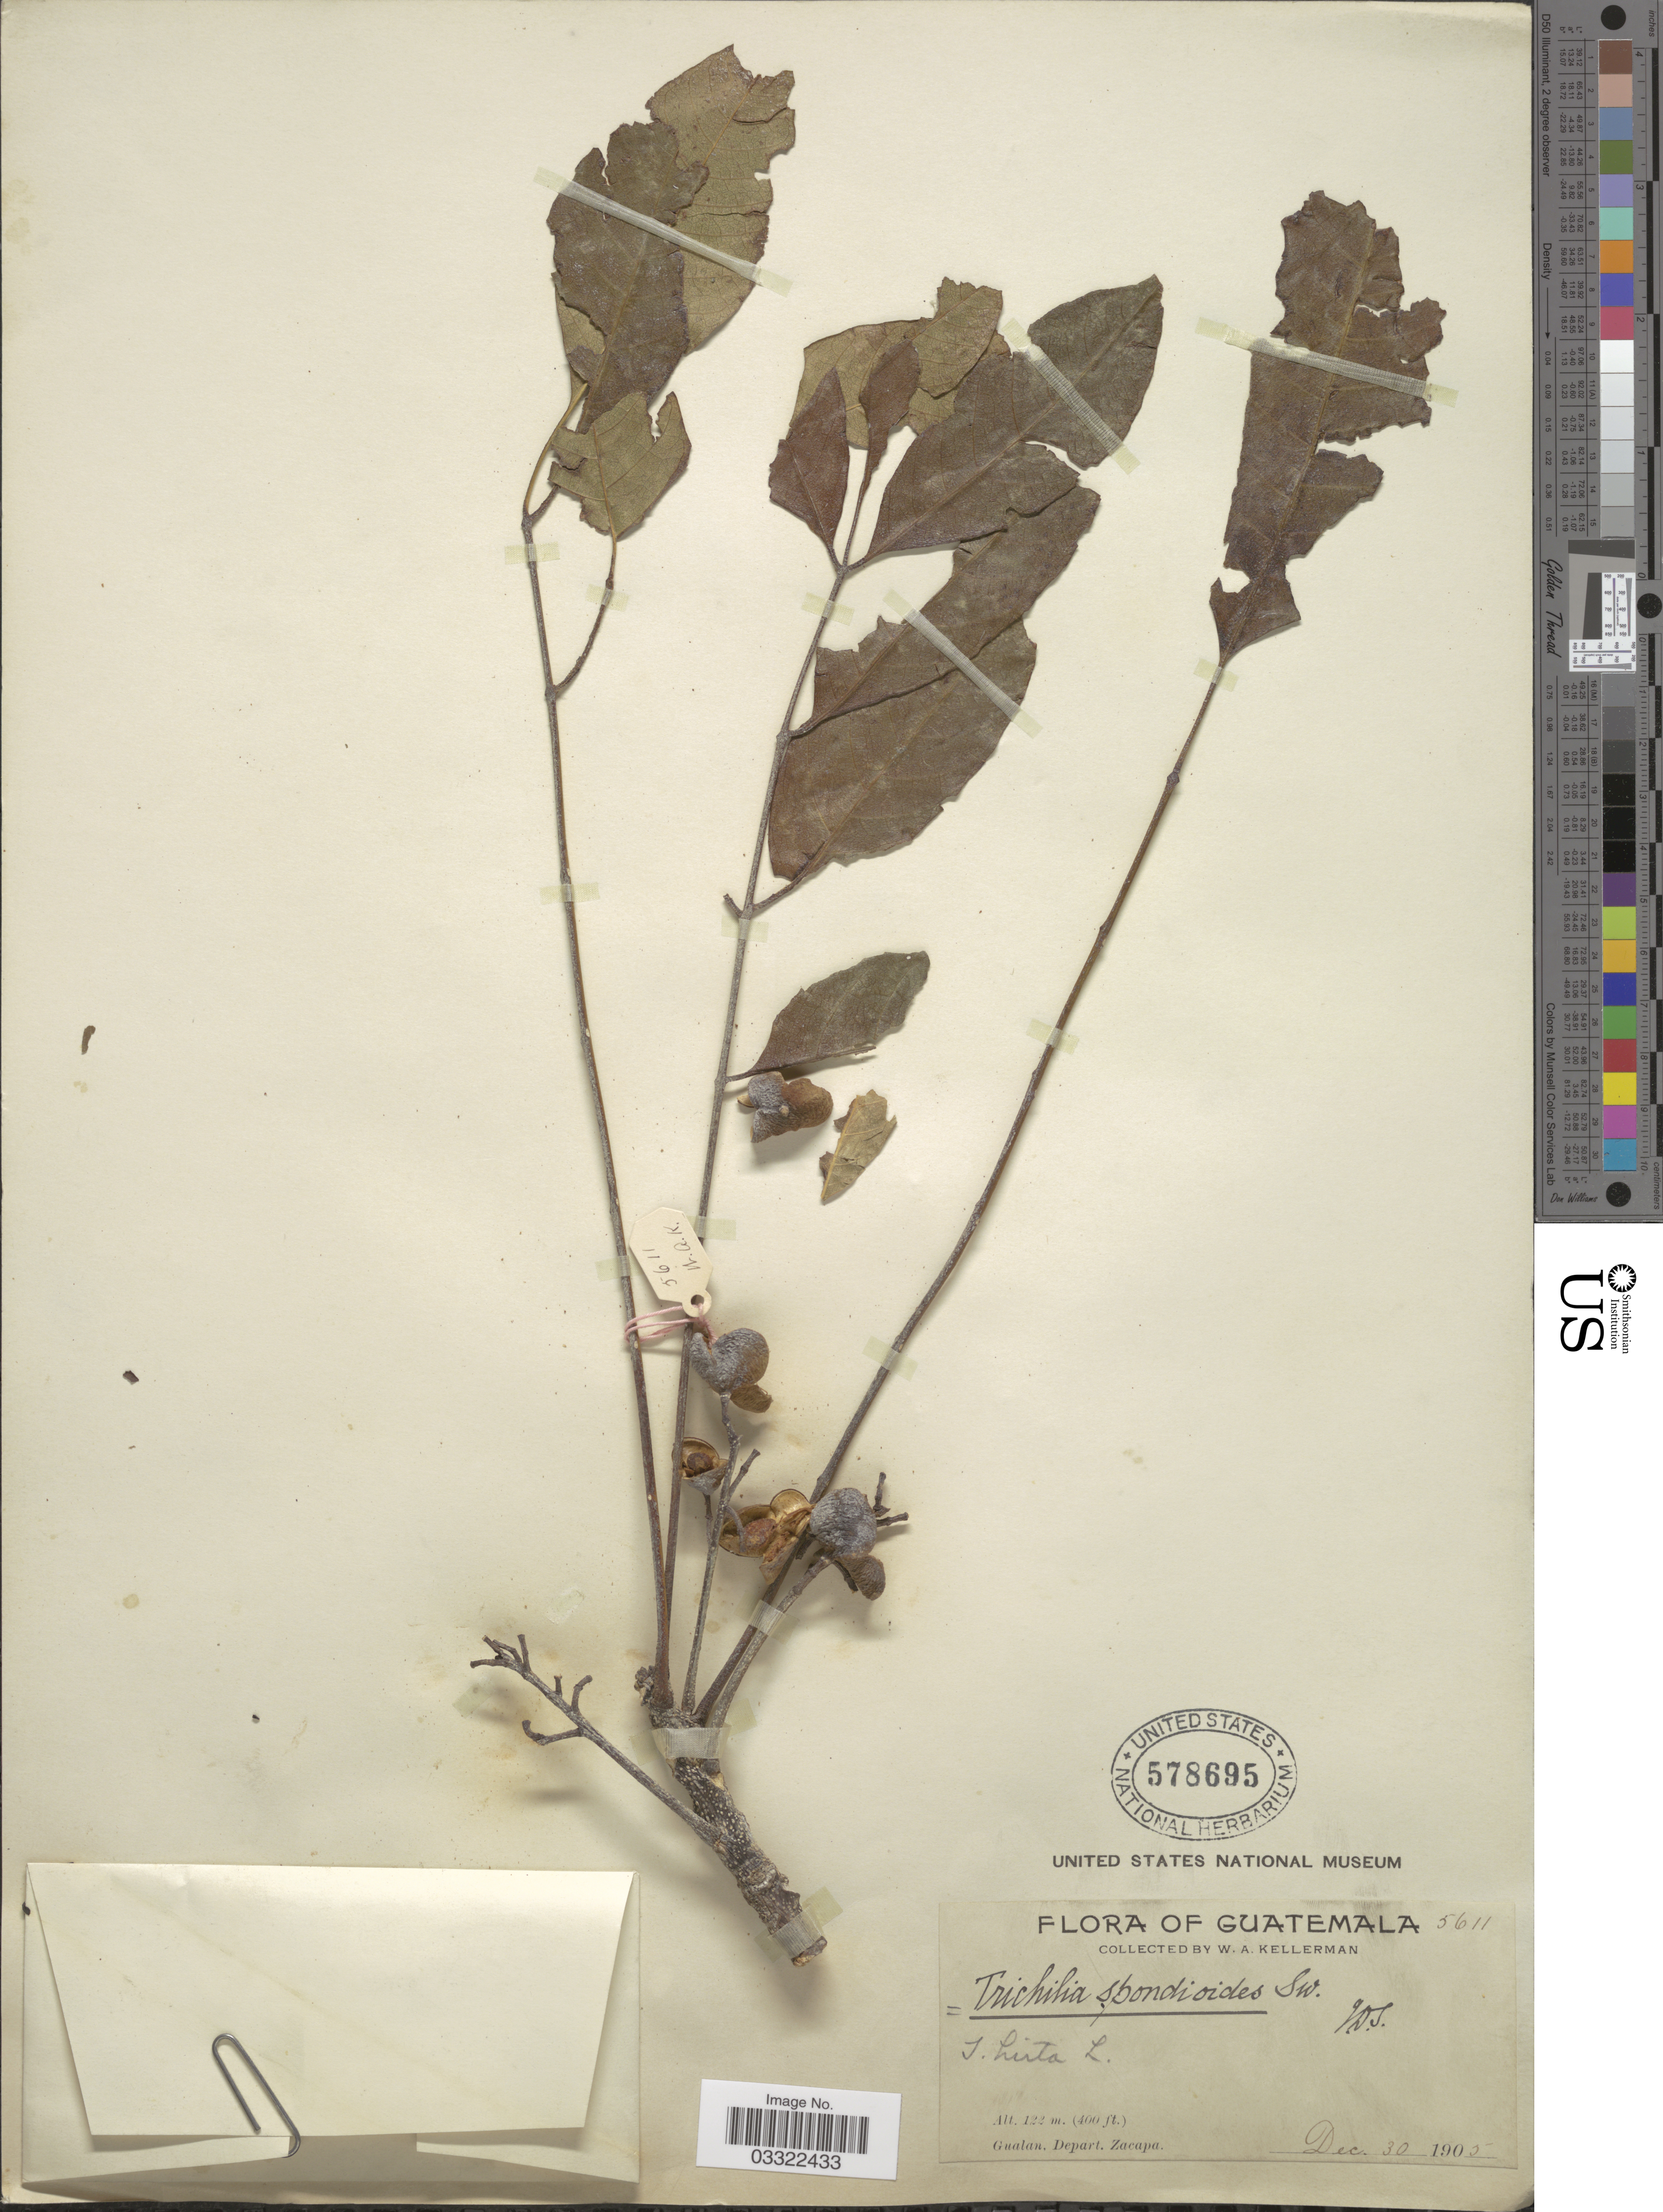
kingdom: Plantae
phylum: Tracheophyta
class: Magnoliopsida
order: Sapindales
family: Meliaceae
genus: Trichilia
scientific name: Trichilia hirta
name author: L.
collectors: W. Kellerman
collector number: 5611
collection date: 1905-12-30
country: Guatemala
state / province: Zacapa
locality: Gualan, Depart. Zacapa.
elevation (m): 122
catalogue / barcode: US 578695